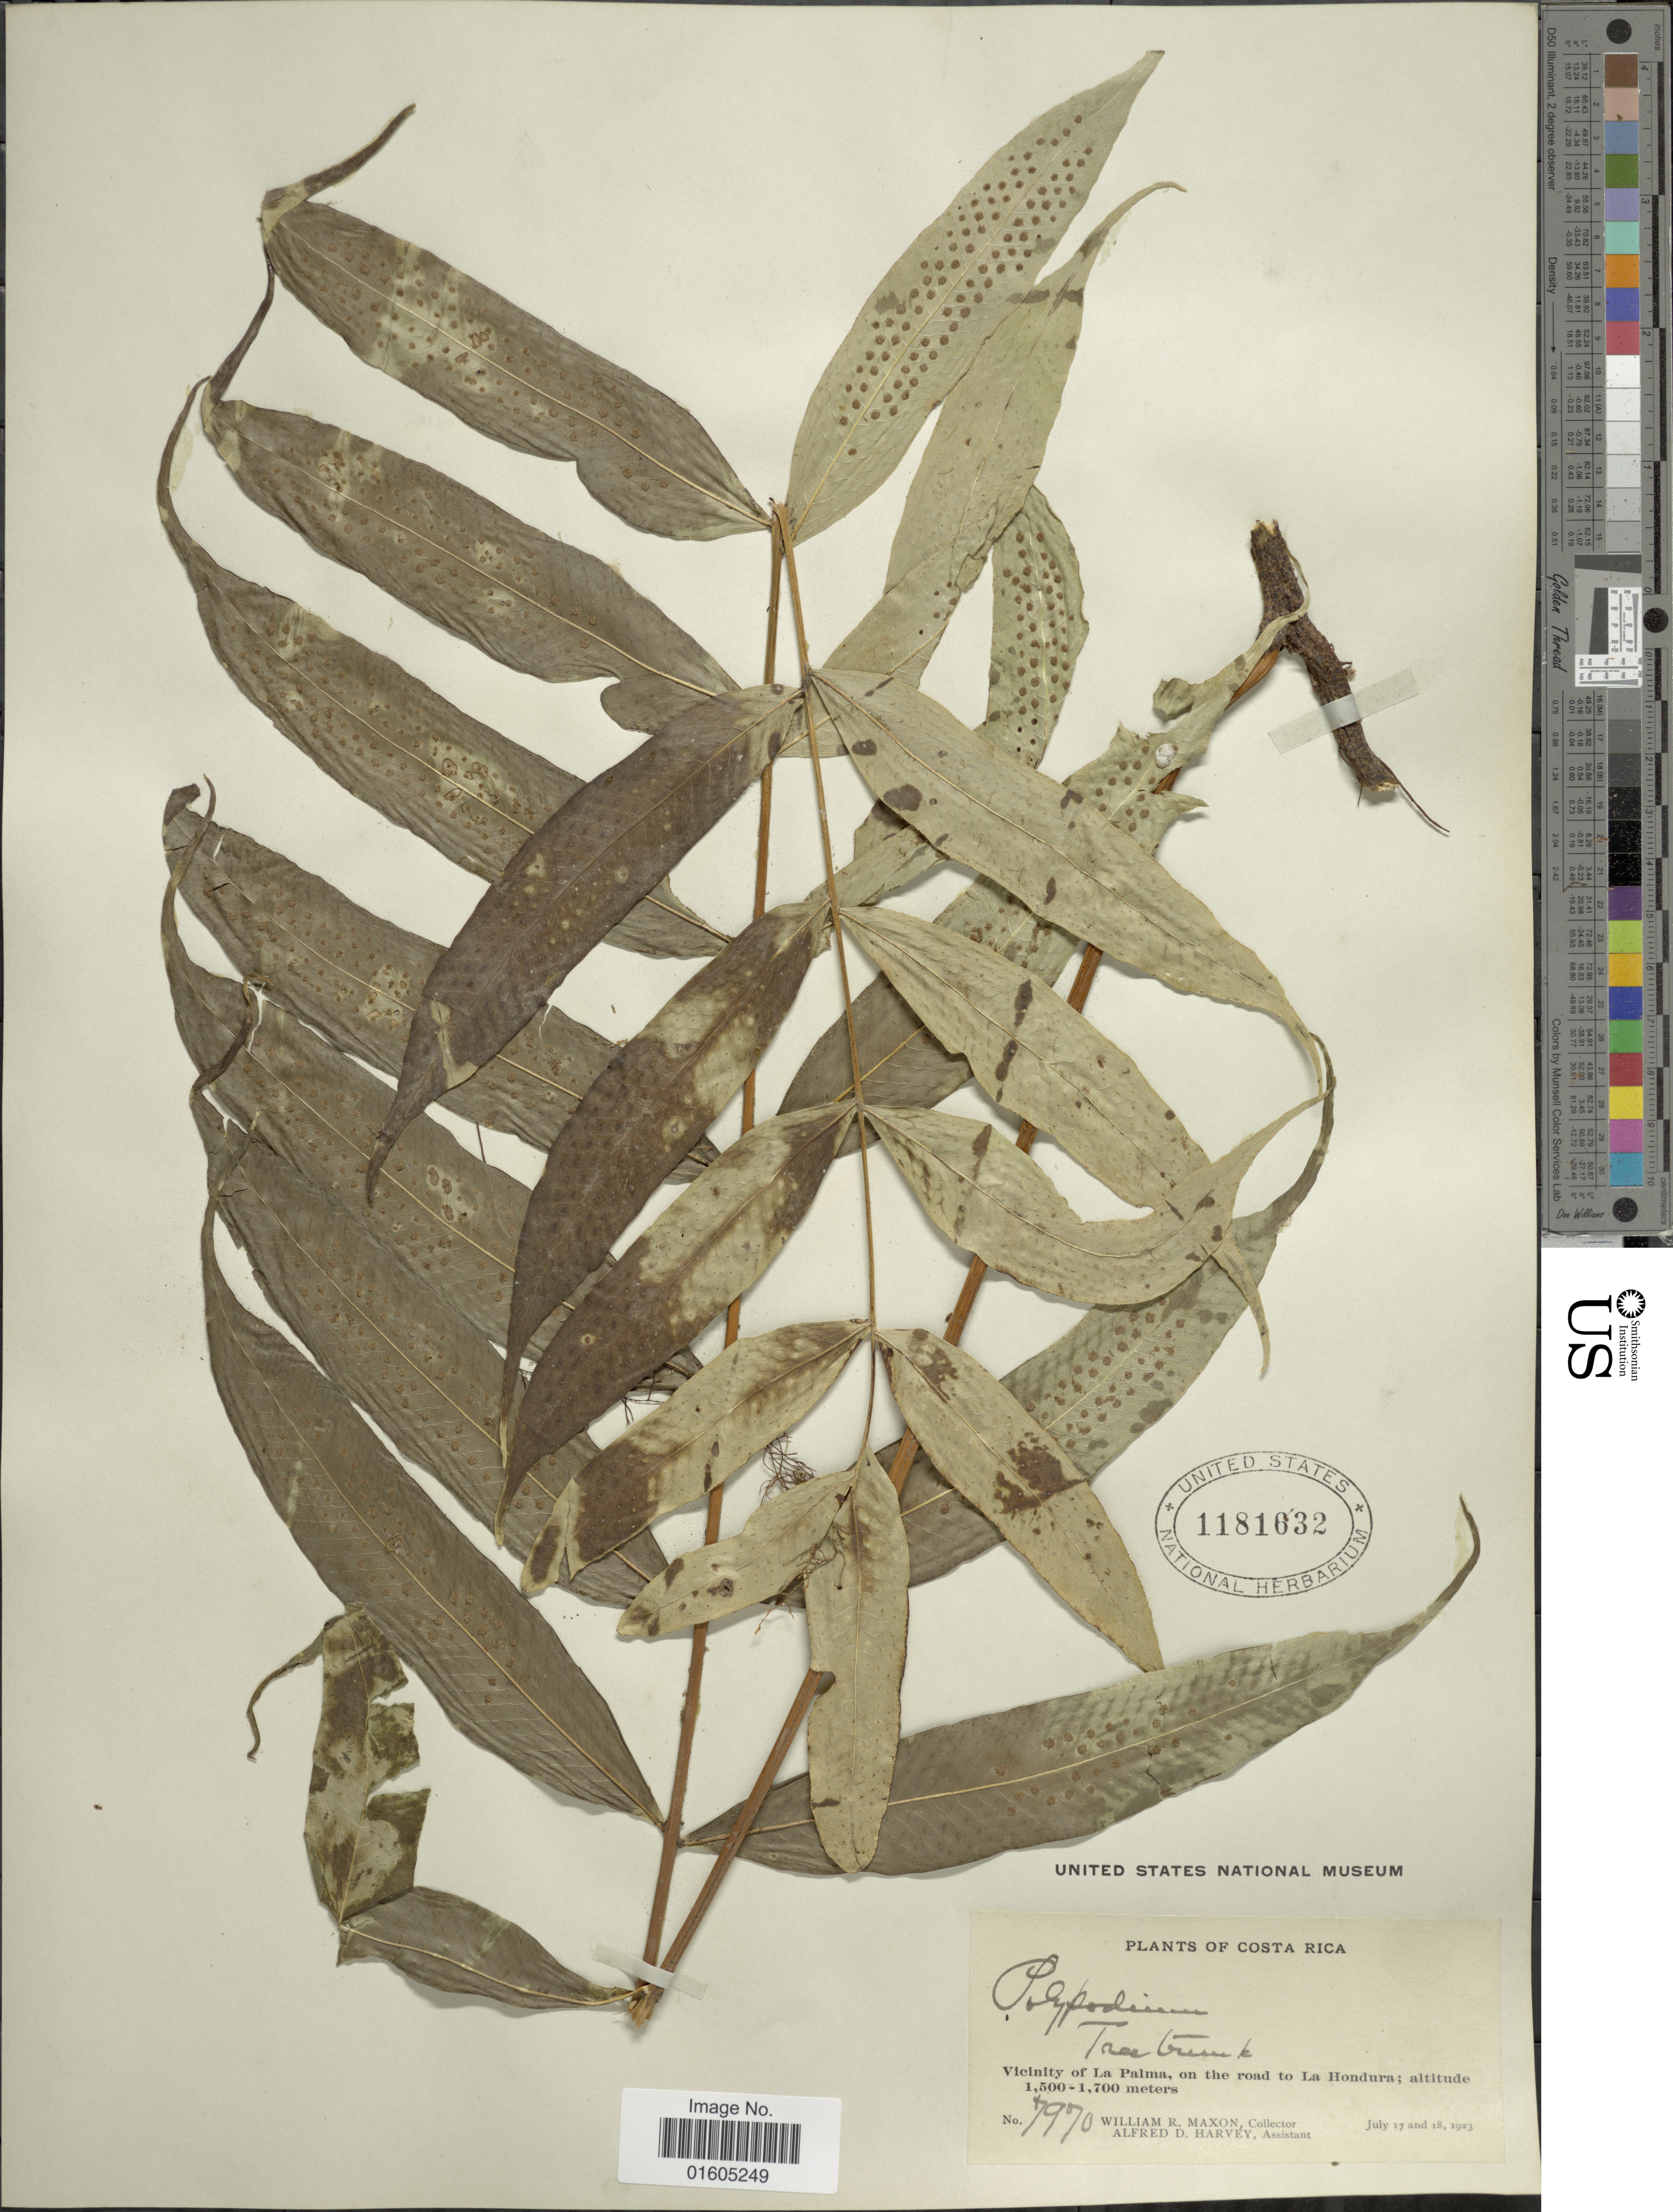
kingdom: Plantae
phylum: Tracheophyta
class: Polypodiopsida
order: Polypodiales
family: Polypodiaceae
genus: Serpocaulon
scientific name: Serpocaulon fraxinifolium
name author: (Jacq.) A.R. Sm.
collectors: W. R. Maxon & A. D. Harvey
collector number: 7970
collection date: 1923-07-17/1923-07-19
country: Costa Rica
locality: Costa Rica. Vicinity of La Palma, on the road to La Hondura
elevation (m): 1500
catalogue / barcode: US 1181632